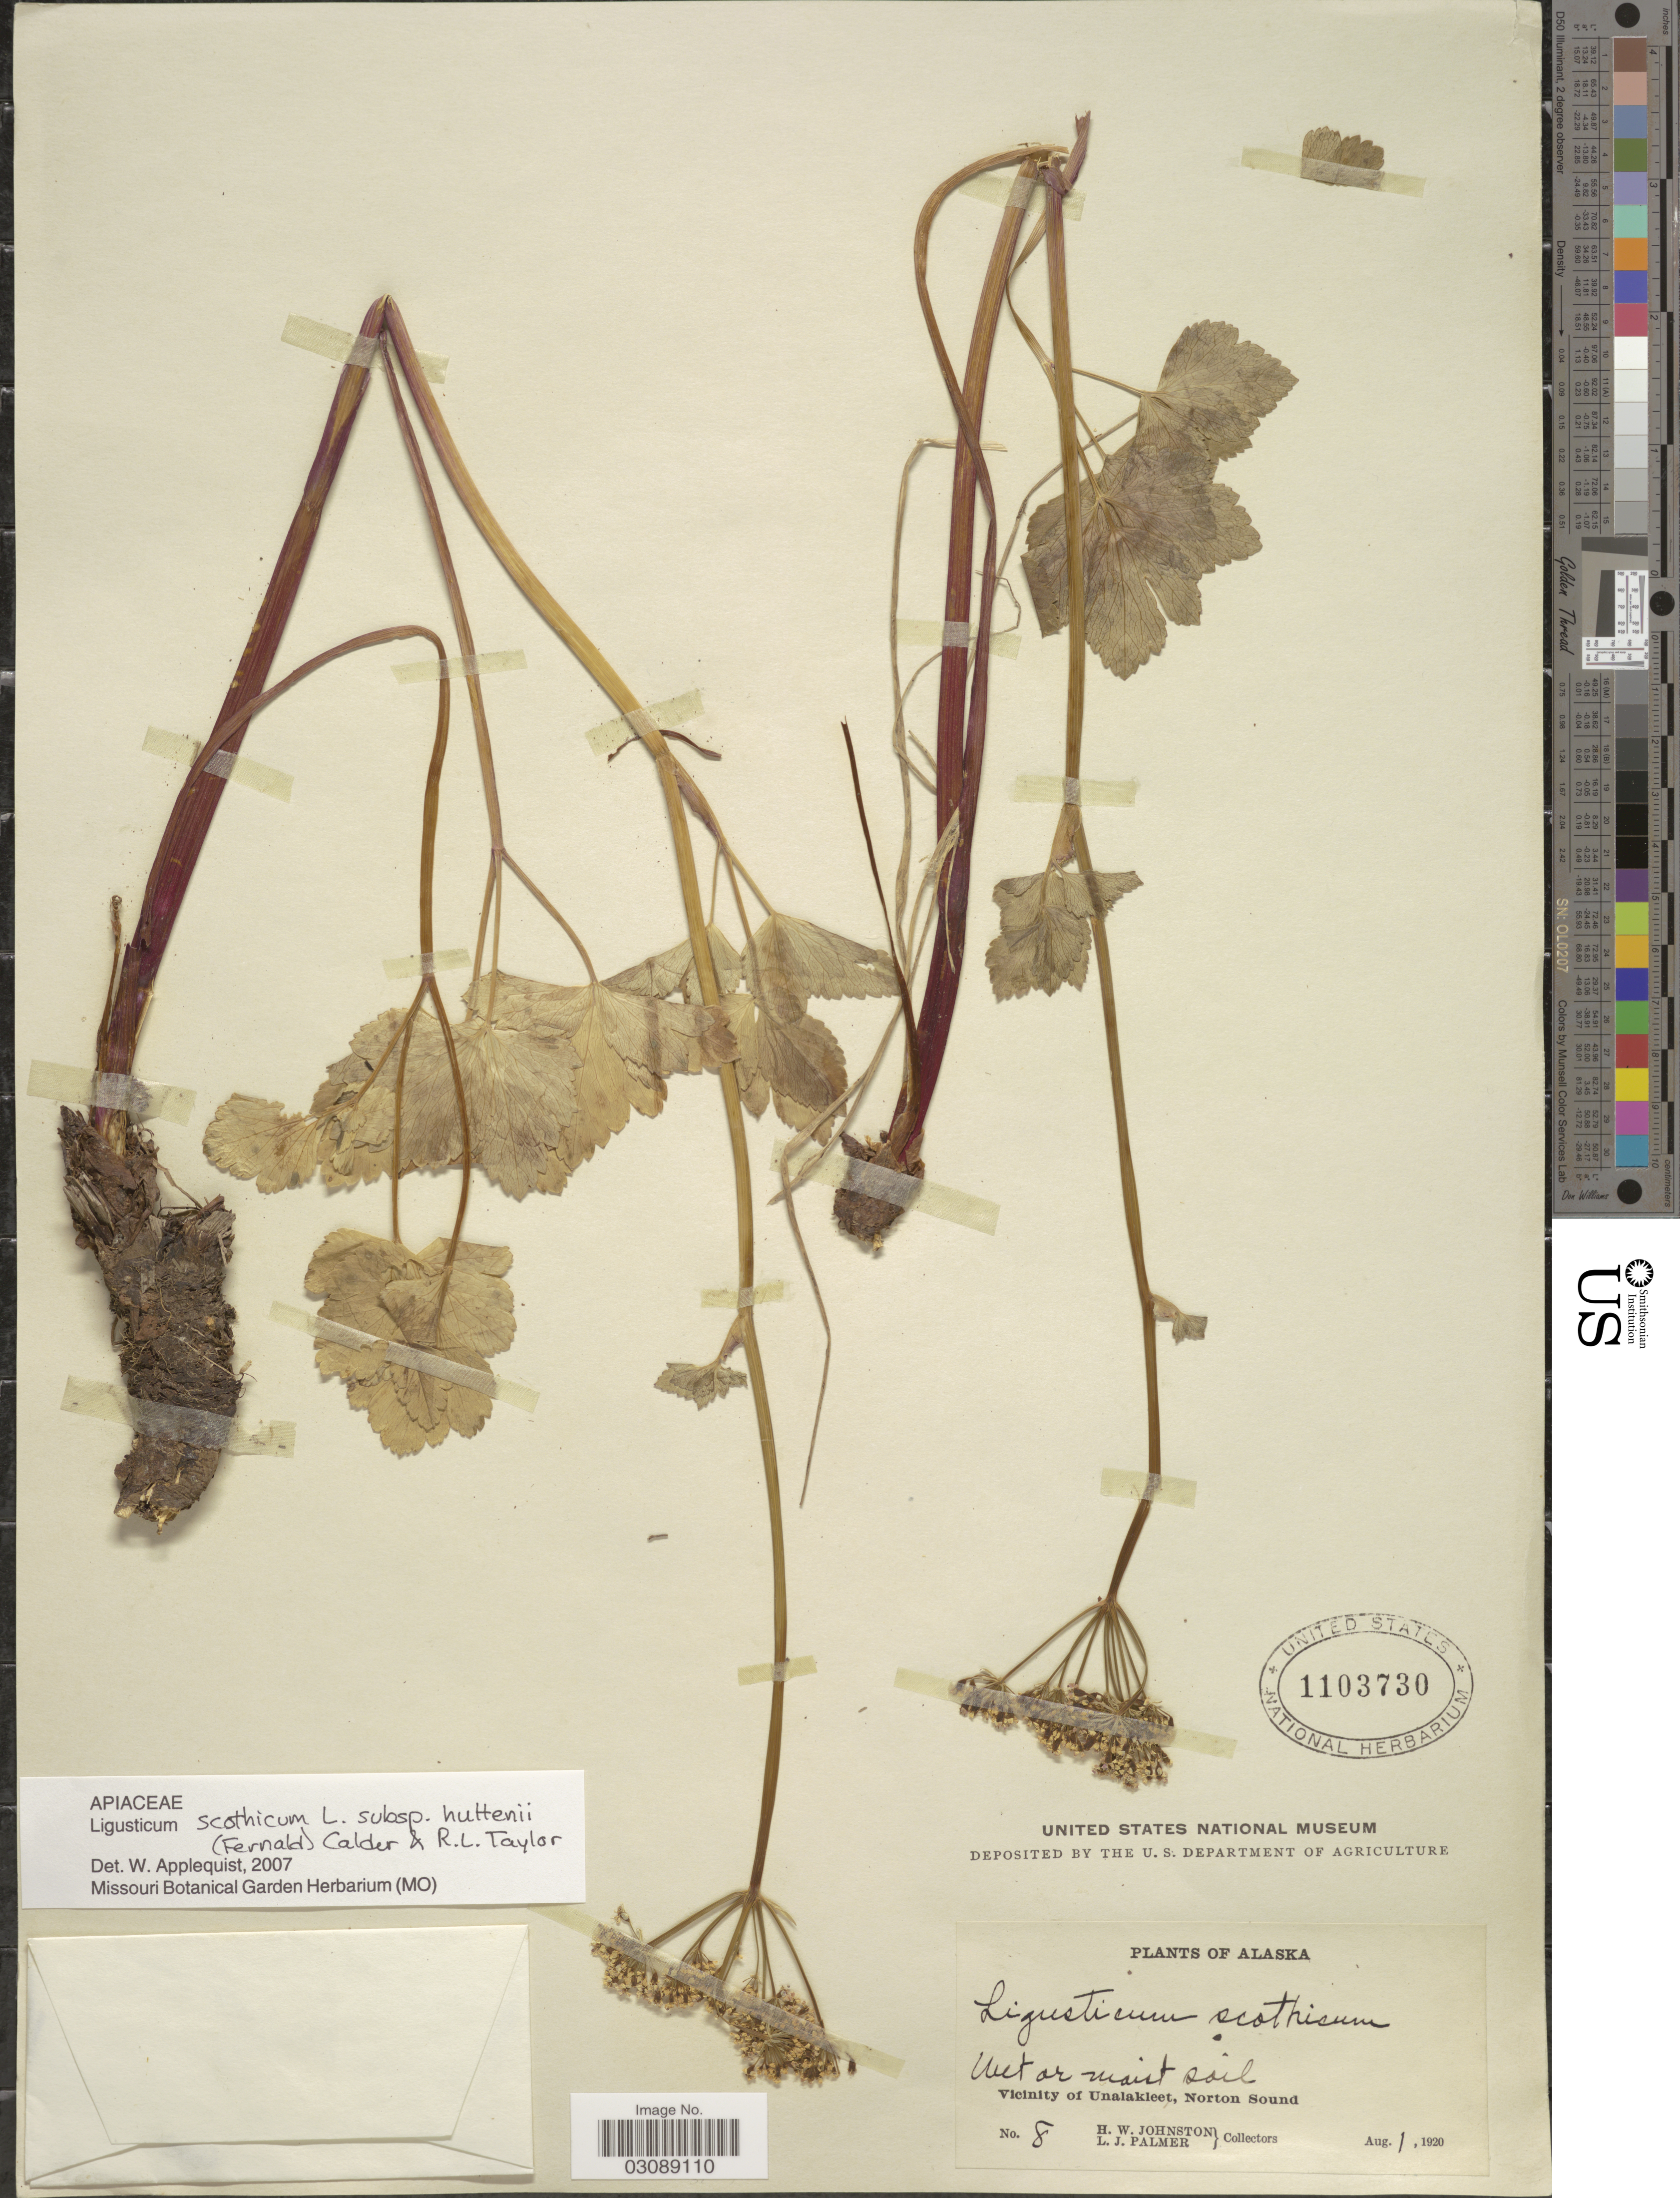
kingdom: Plantae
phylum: Tracheophyta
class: Magnoliopsida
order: Apiales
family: Apiaceae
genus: Ligusticum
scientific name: Ligusticum scoticum subsp. hultenii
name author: (Fernald) Calder & Roy L. Taylor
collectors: H. W. Johnston & L. J. Palmer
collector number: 8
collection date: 1920-08-01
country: United States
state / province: Alaska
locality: Vicinity or Unalakleet, Norton Sound.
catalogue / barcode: US 1103730